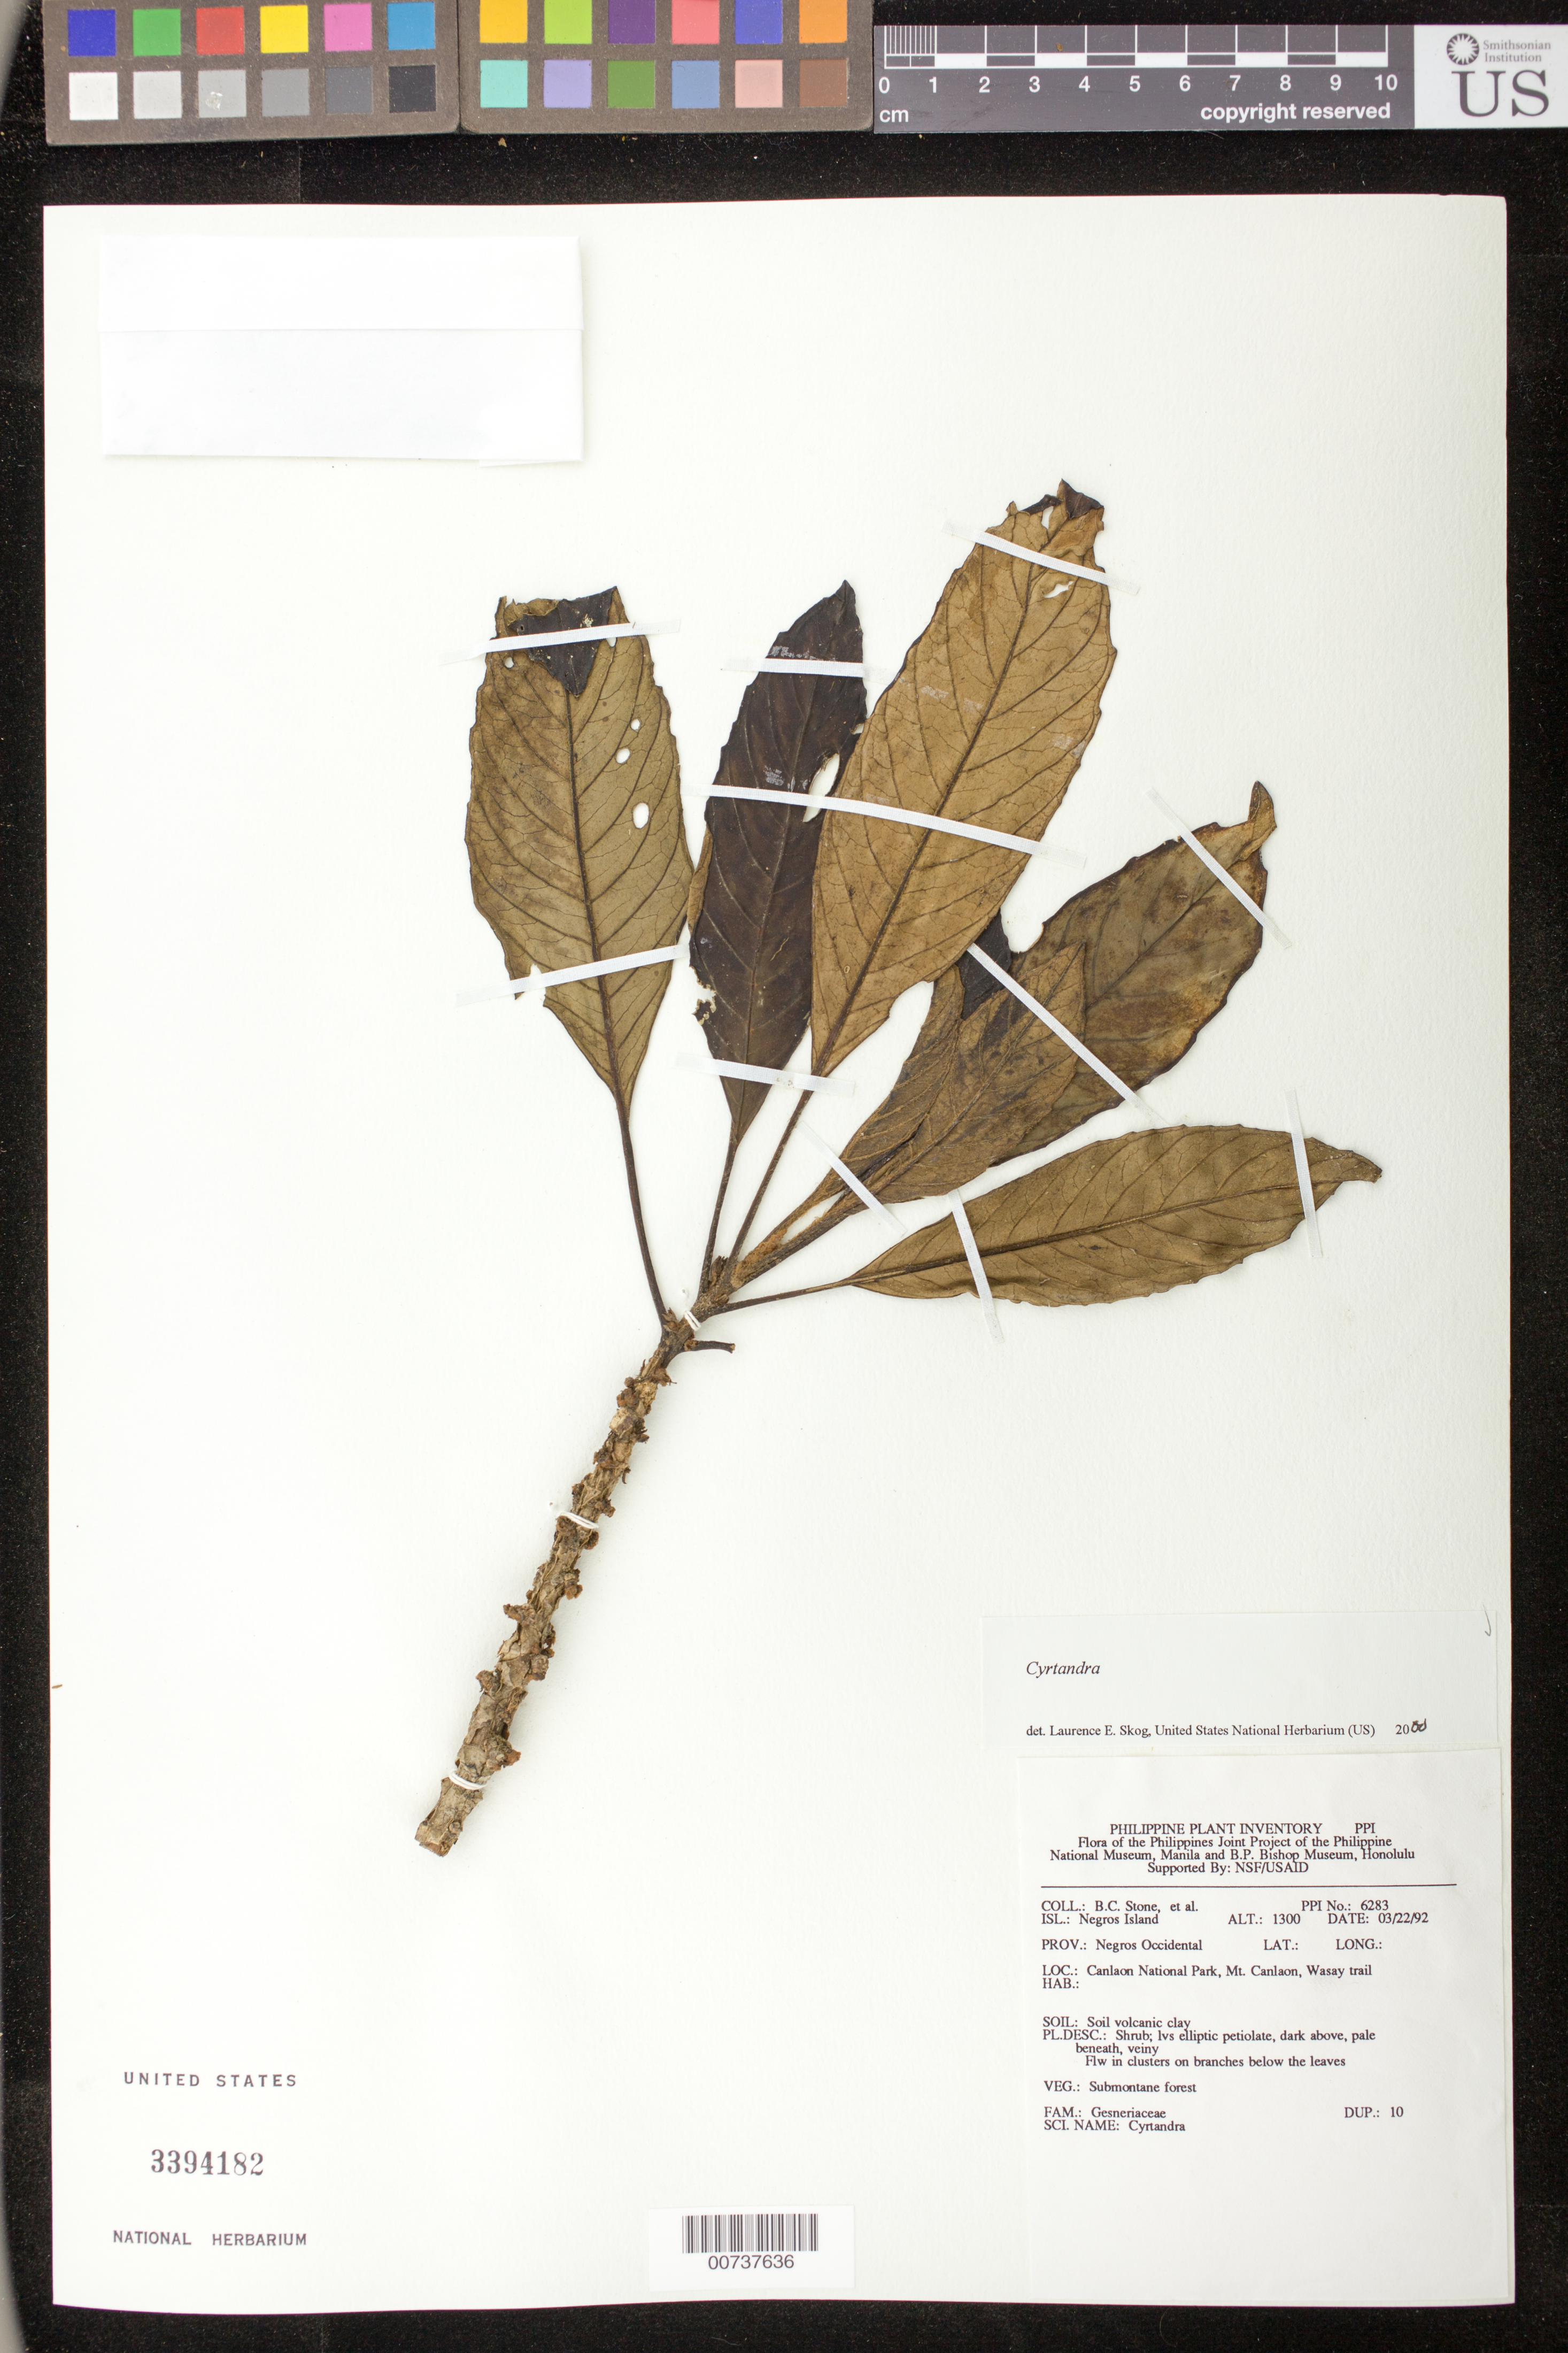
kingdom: Plantae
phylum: Tracheophyta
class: Magnoliopsida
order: Lamiales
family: Gesneriaceae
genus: Cyrtandra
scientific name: Cyrtandra sp.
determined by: Skog, Laurence E.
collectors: B. C. Stone & et al.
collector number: PPI no. 6283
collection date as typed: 22 Mar 1992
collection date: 1992-03-22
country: Philippines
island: Negros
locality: Prov. Negros Oriental; Canlaon National Park, Mt. Canlaon, Wasay trail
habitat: Submontane forest; soil volcanic clay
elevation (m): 1300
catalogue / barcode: US 3394182